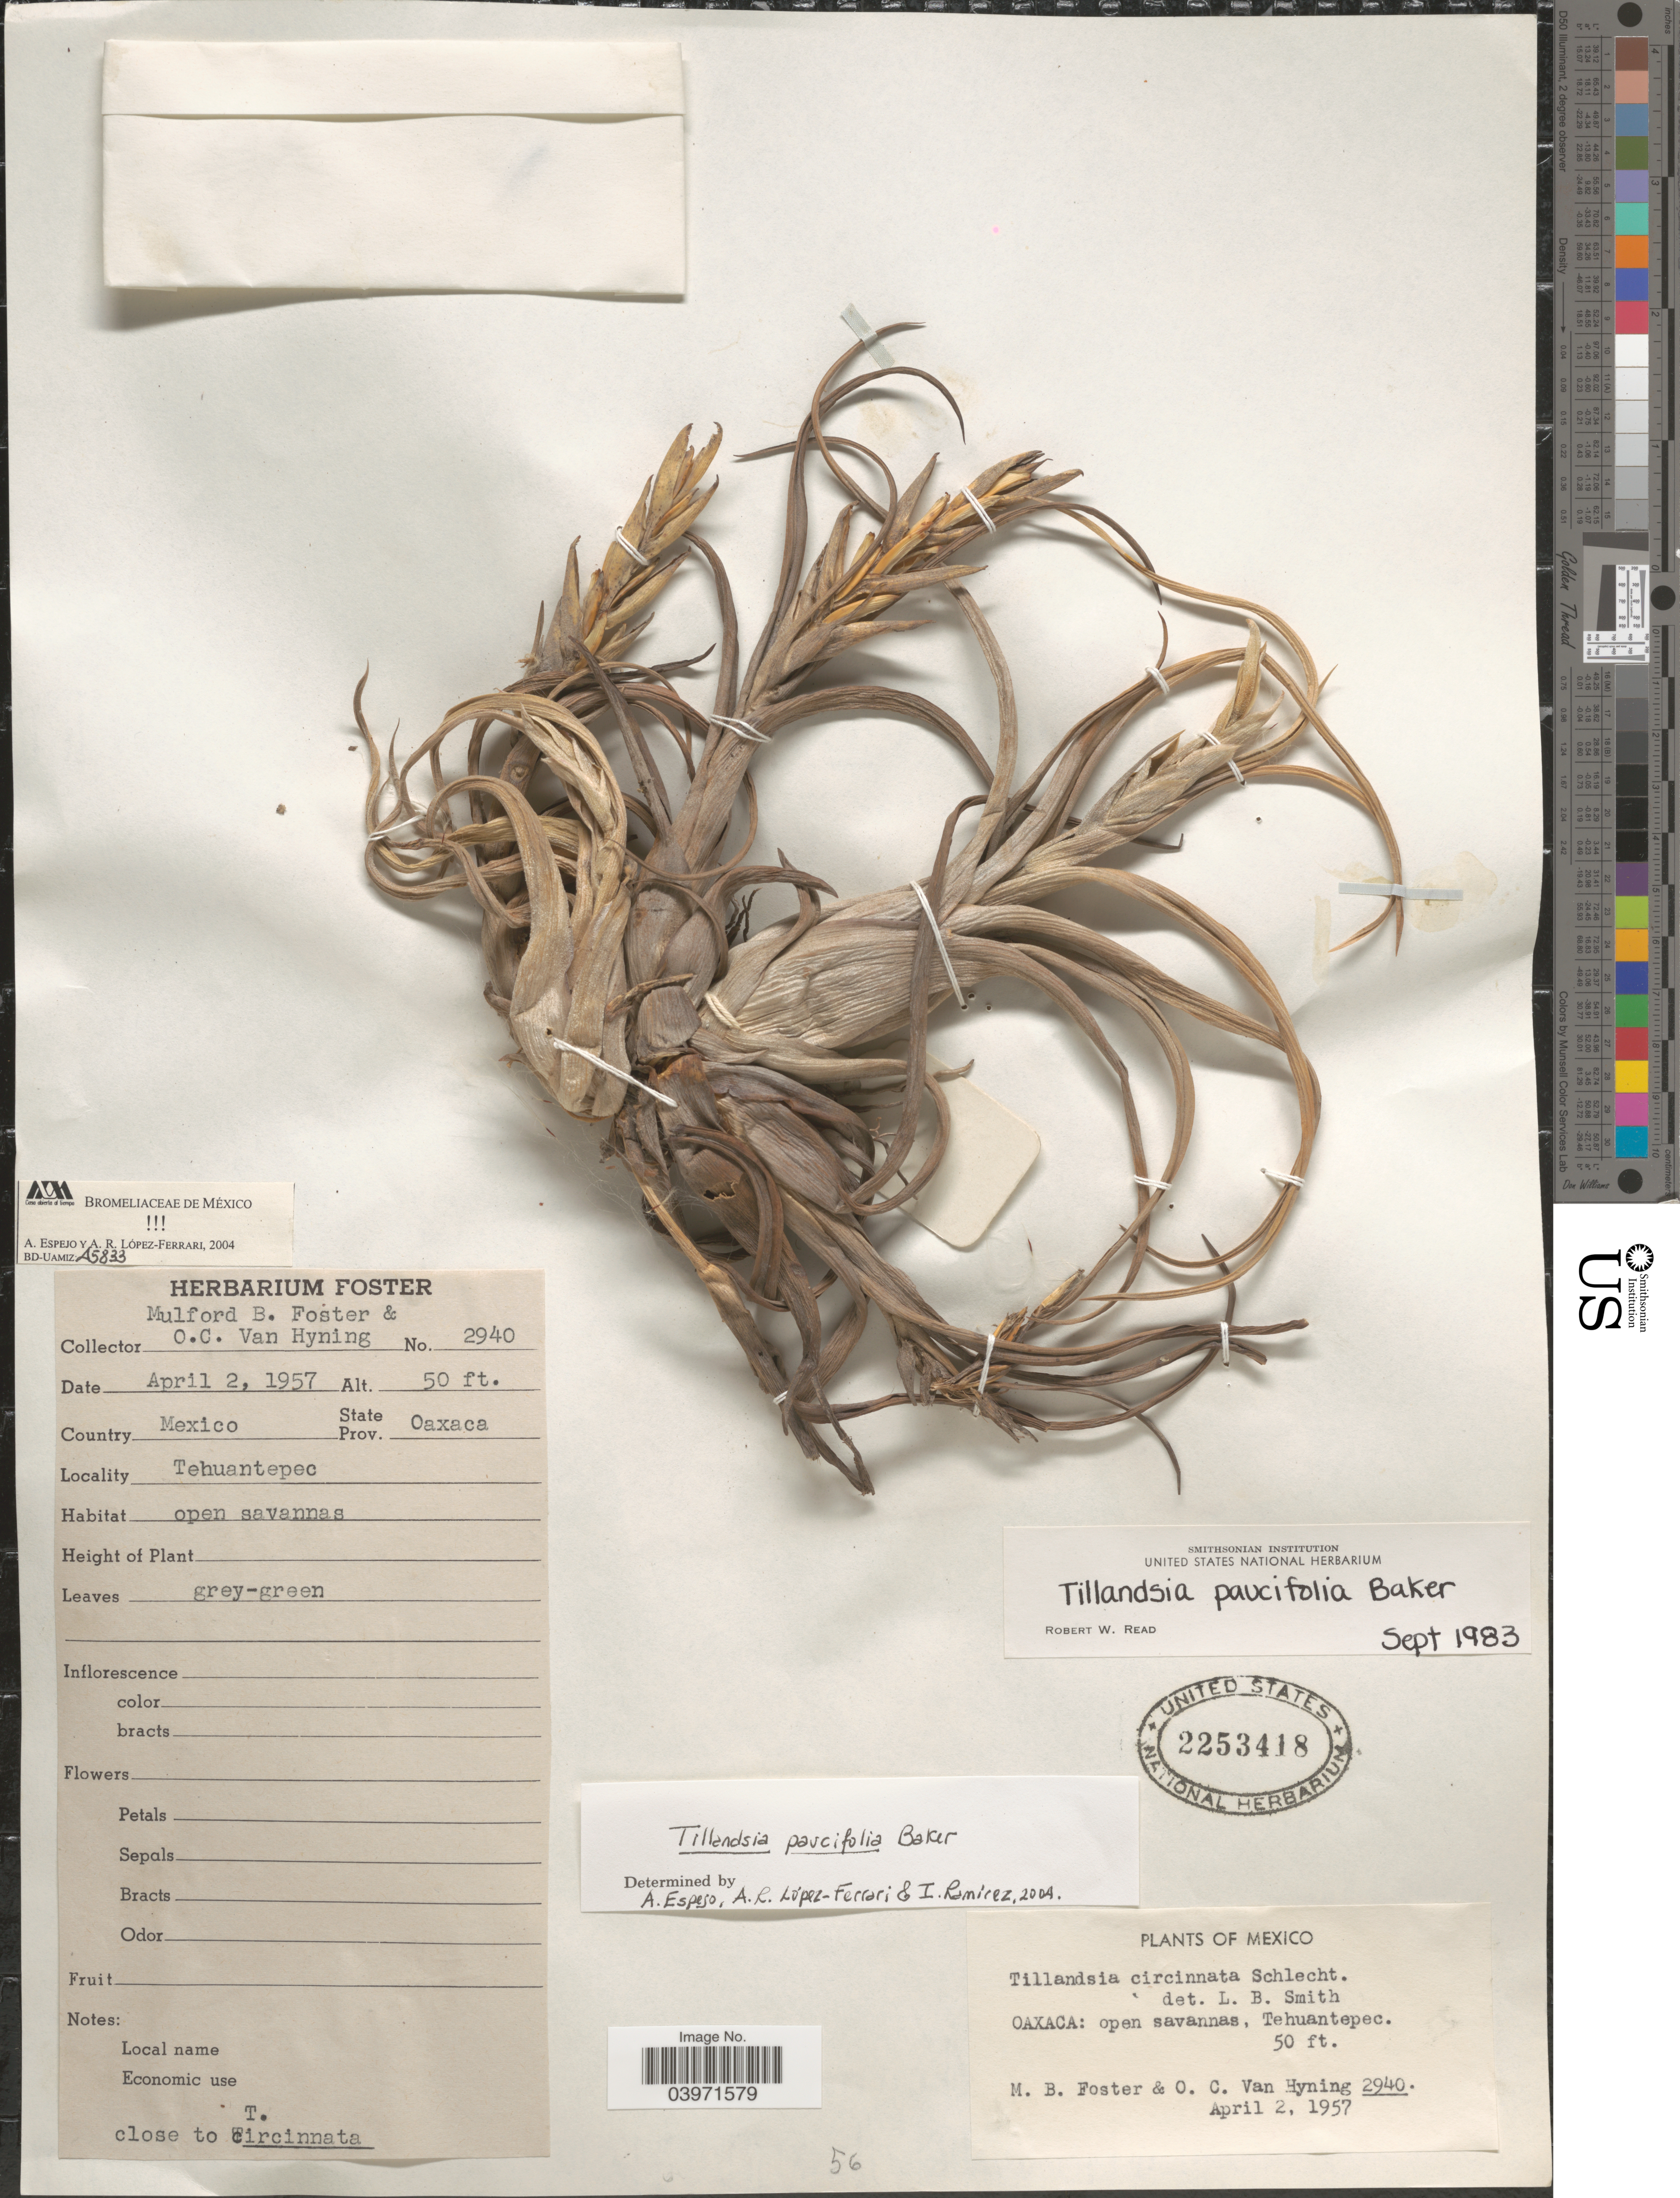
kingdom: Plantae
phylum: Tracheophyta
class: Liliopsida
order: Poales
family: Bromeliaceae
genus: Tillandsia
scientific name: Tillandsia paucifolia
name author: Baker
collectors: M. B. Foster & O. Van Hyning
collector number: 2940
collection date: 1957-04-02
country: Mexico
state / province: Oaxaca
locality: Open savannas, Tehuantepec.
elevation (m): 15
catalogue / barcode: US 2253418